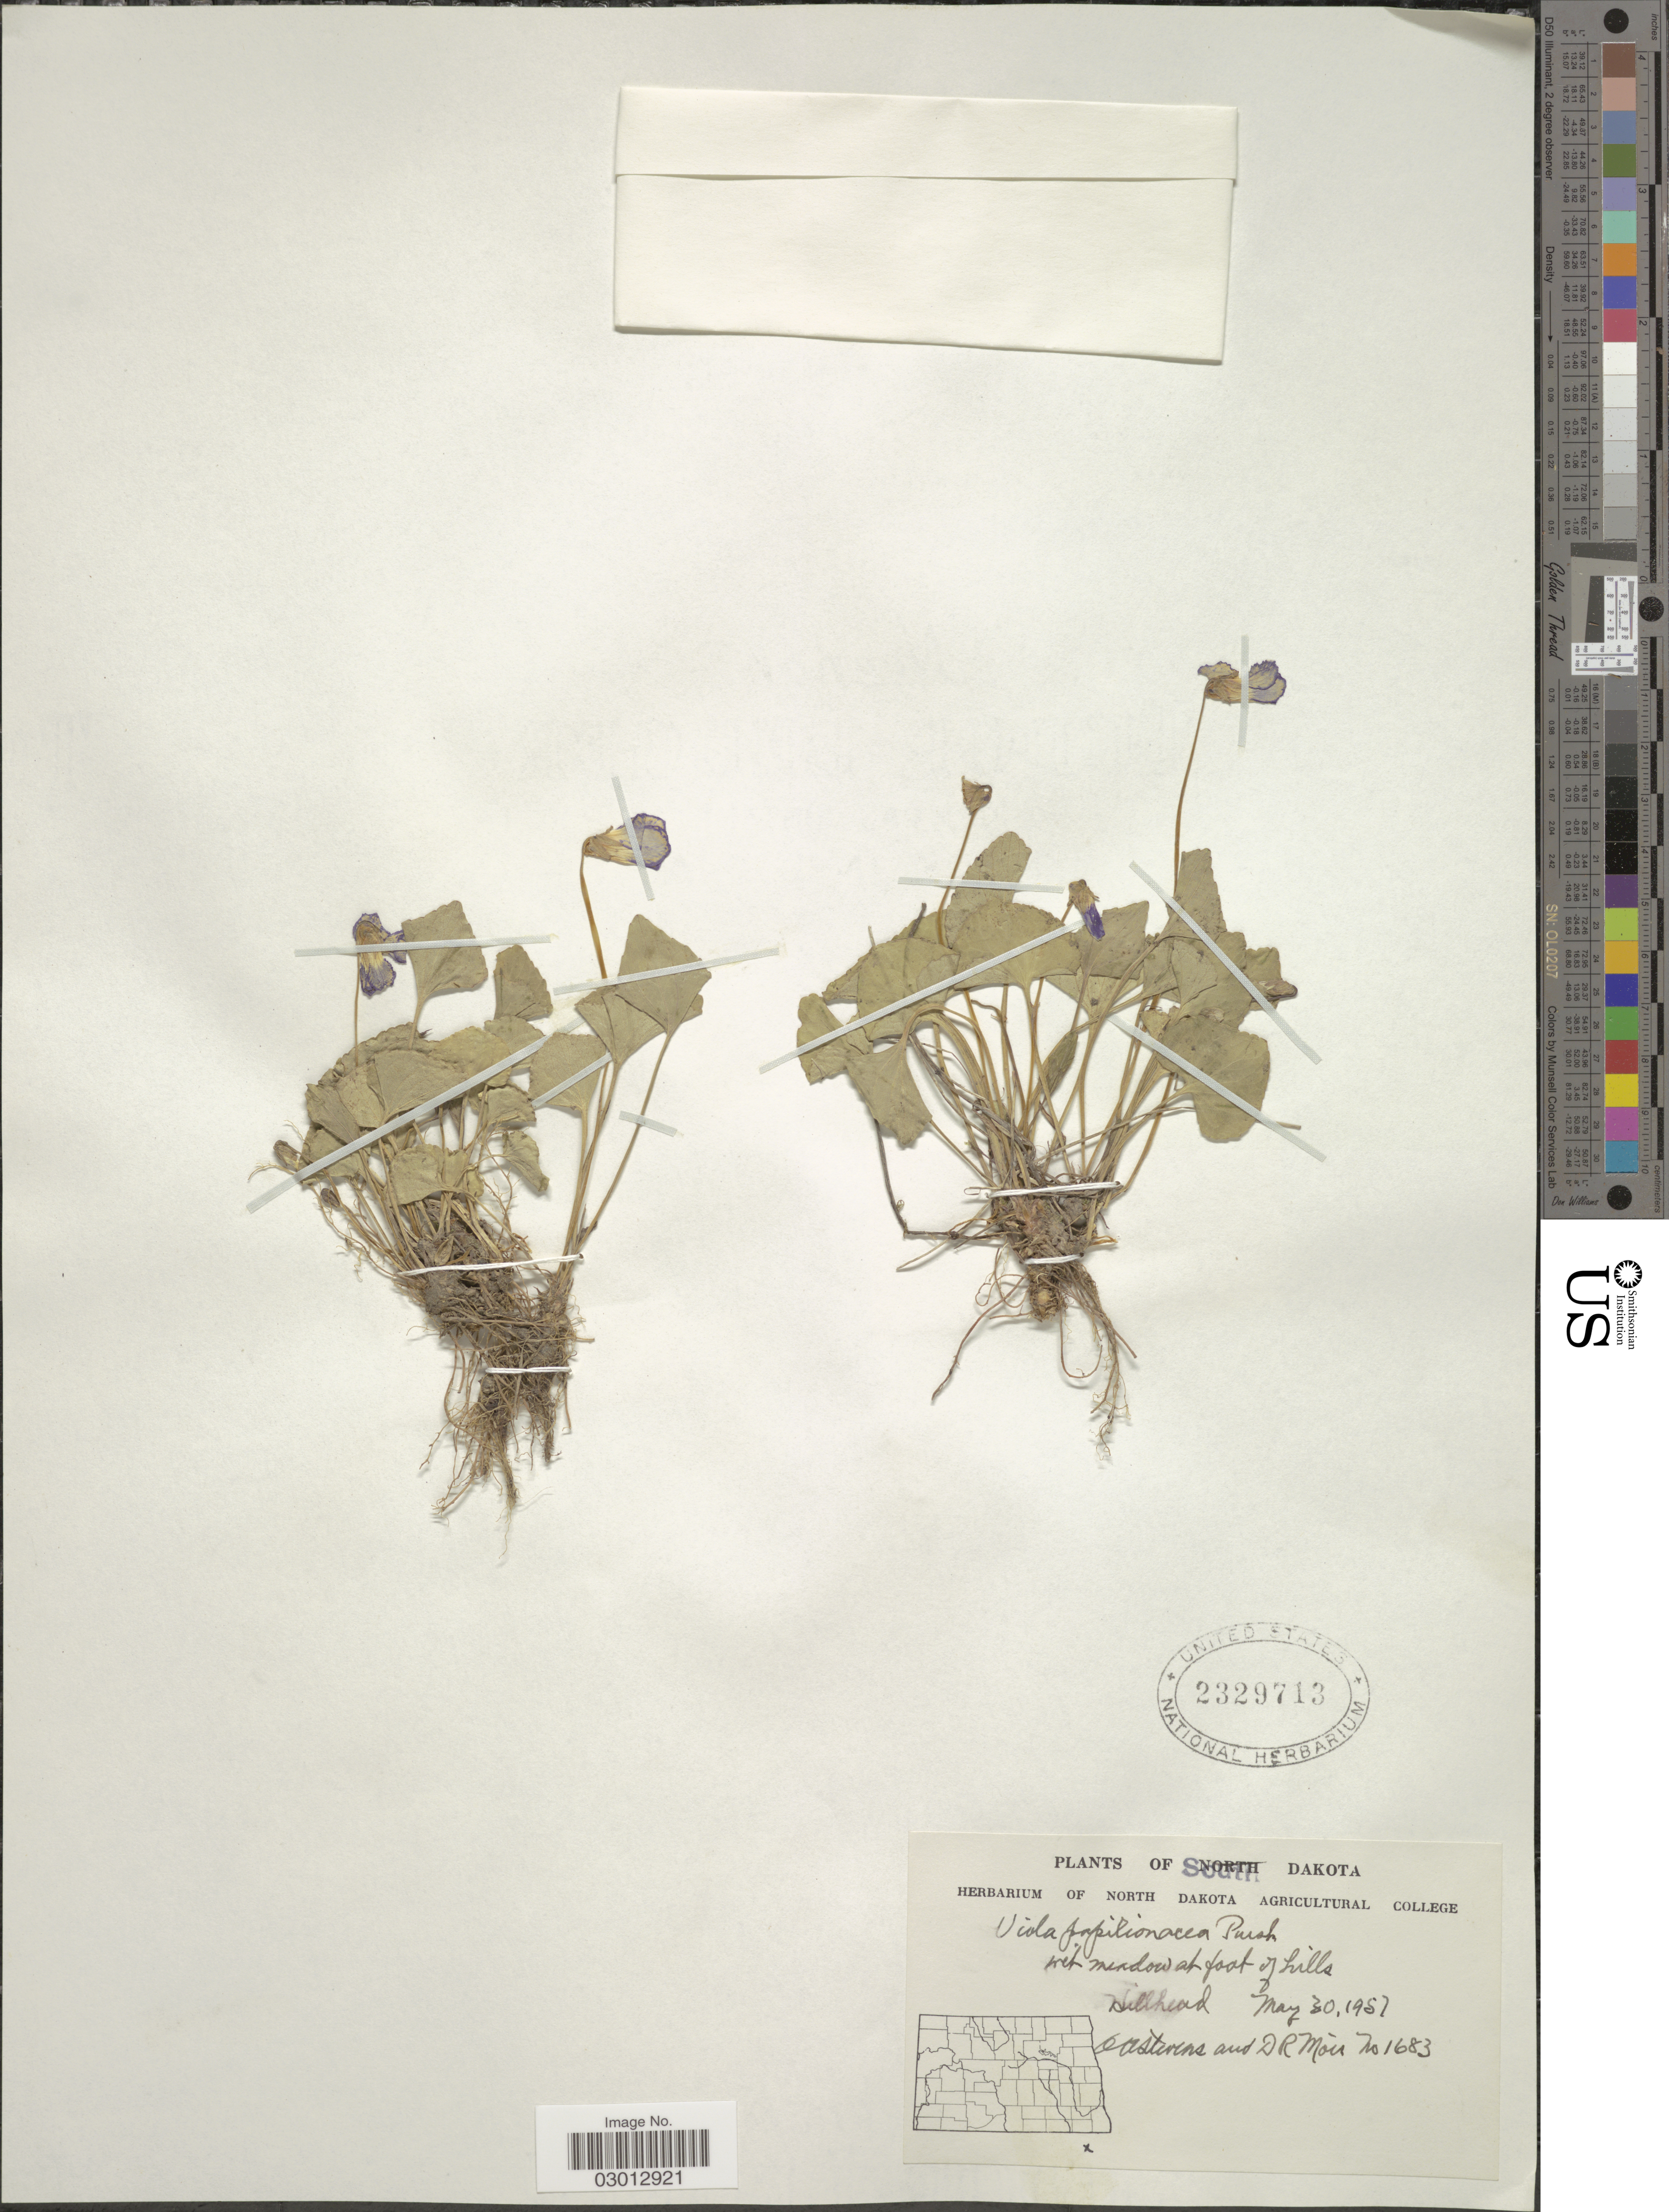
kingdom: Plantae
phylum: Tracheophyta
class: Magnoliopsida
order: Malpighiales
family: Violaceae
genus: Viola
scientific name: Viola papilionacea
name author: Pursh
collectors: O. A. Stevens & D. Moir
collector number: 1683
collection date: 1957-05-30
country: United States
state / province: South Dakota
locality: Wet meadow at foot of hills. Hillhead.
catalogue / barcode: US 2329713